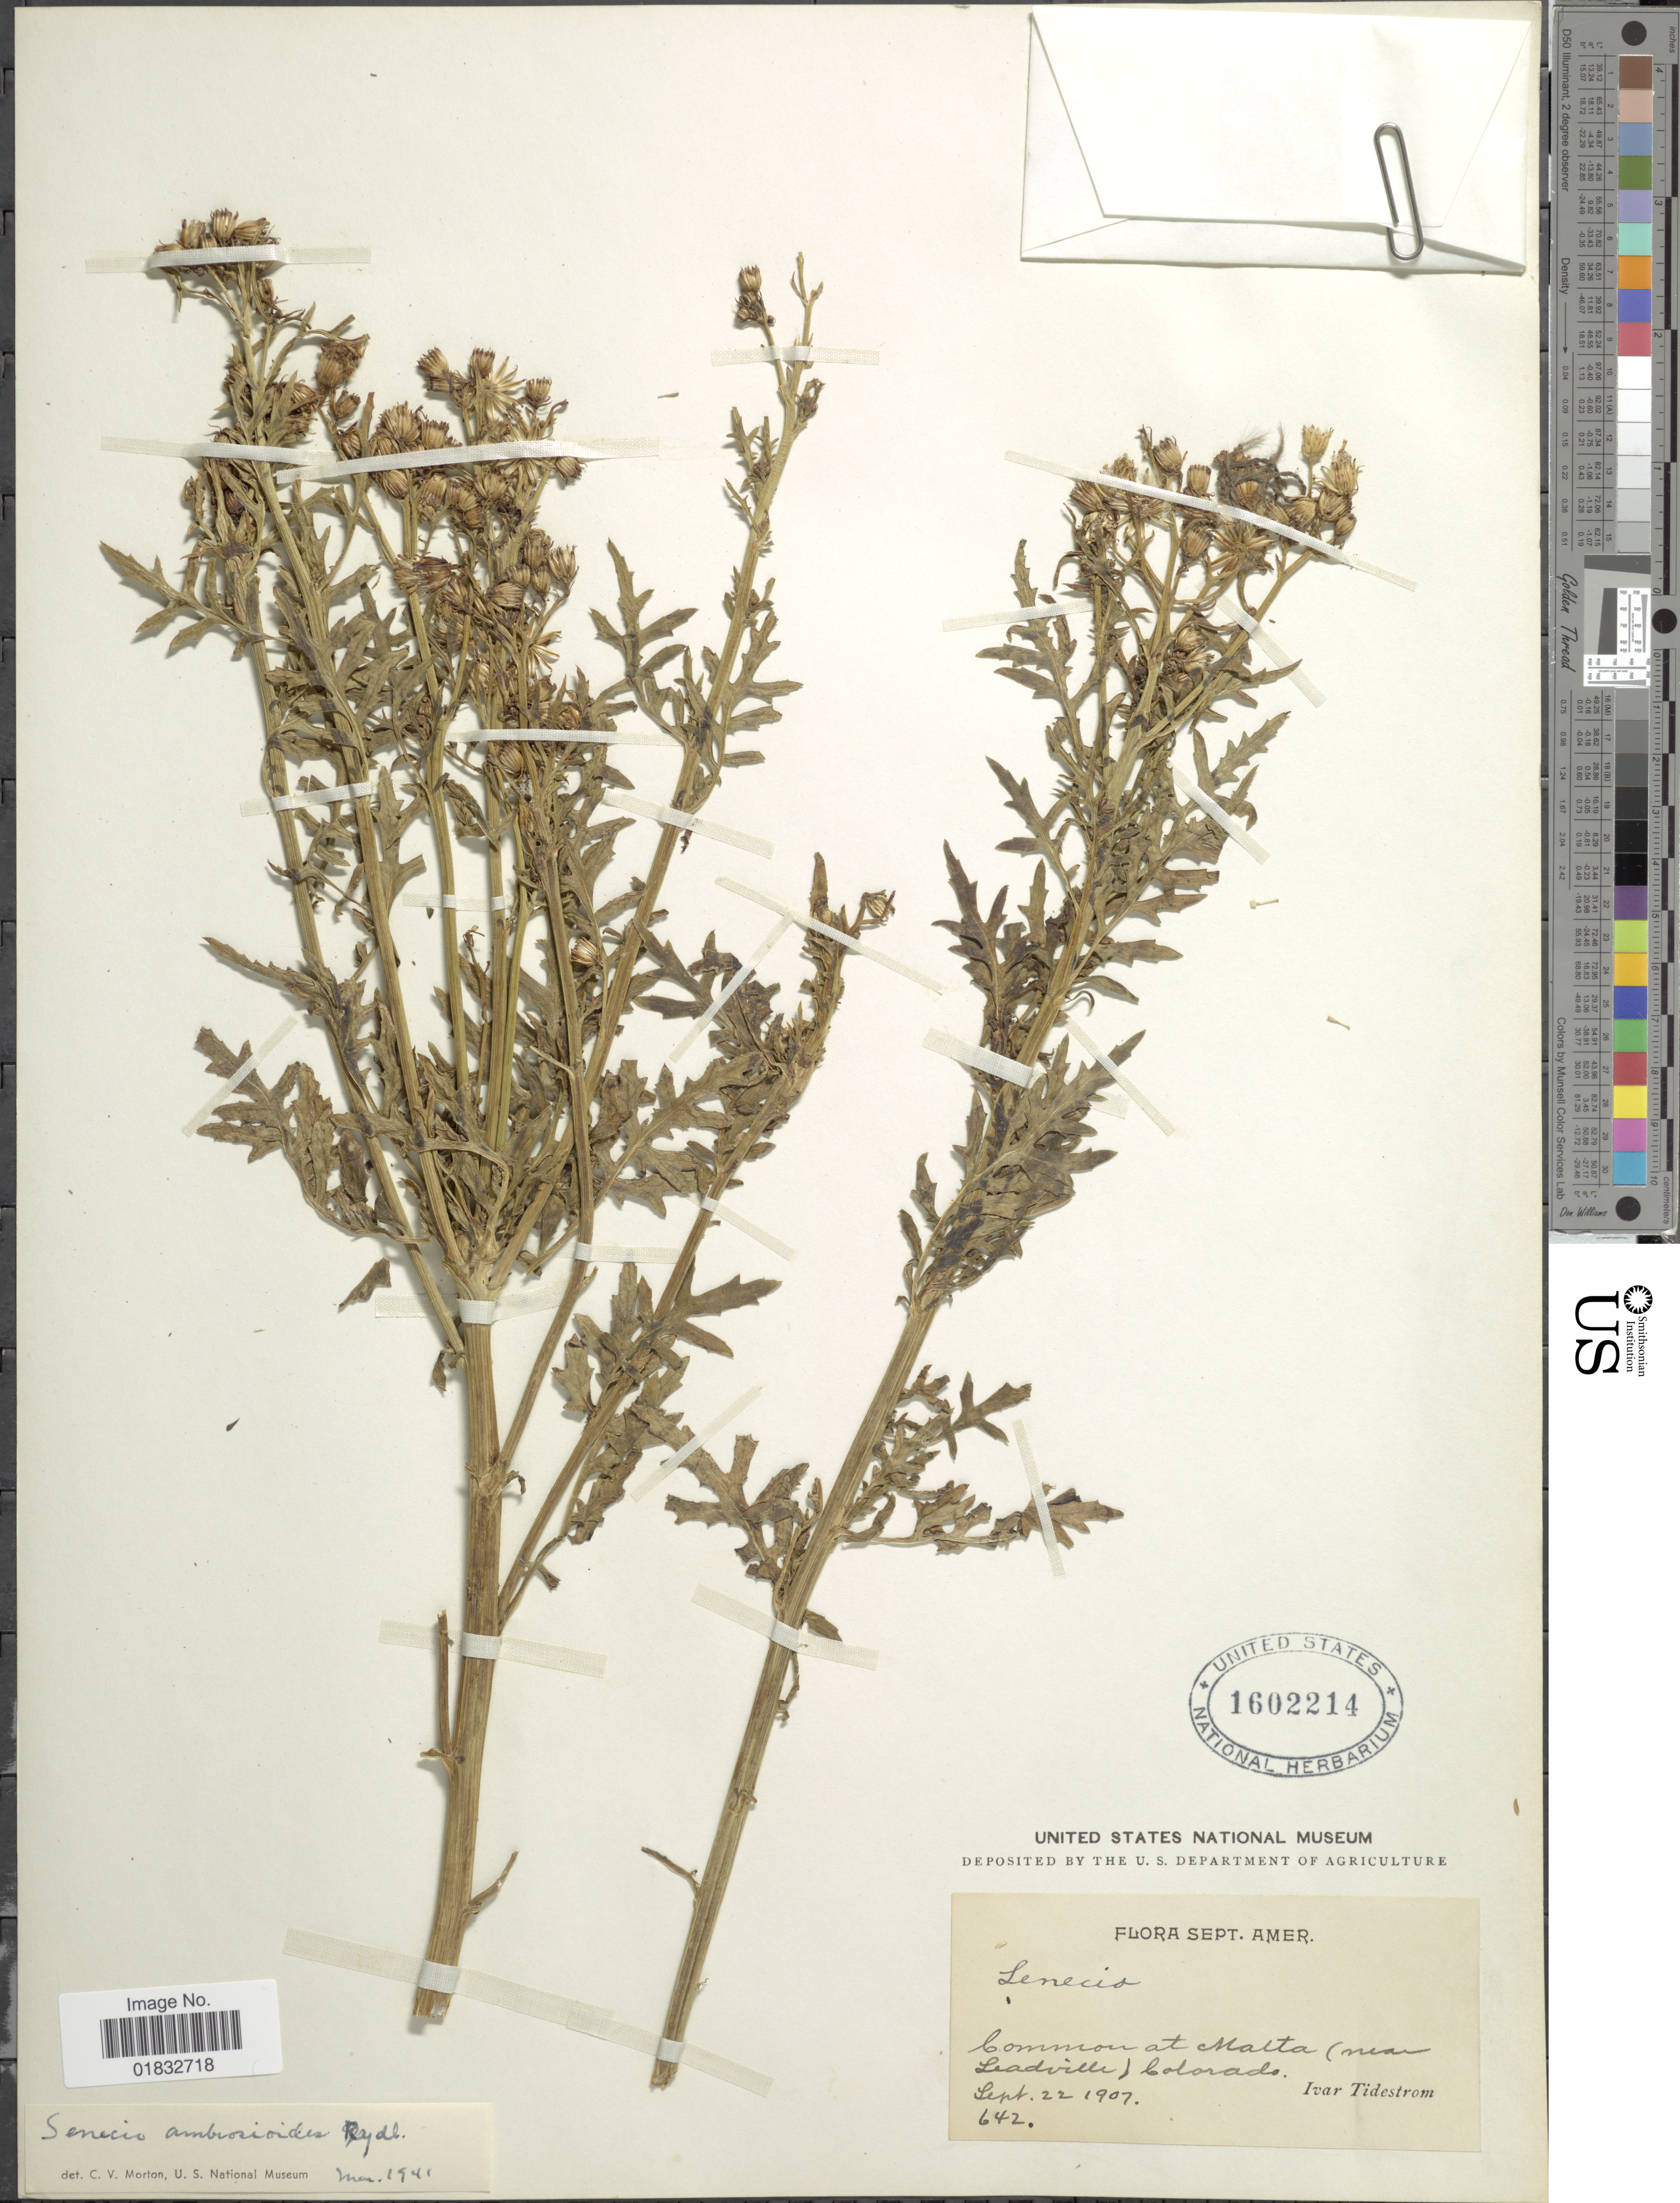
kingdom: Plantae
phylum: Tracheophyta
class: Magnoliopsida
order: Asterales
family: Asteraceae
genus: Senecio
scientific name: Senecio eremophilus var. kingii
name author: (Rydb.) Greenm.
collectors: I. F. Tidestrom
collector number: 642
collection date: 1907-09-22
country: United States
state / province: Colorado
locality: Common at Malta (near Leadville)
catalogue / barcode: US 1602214